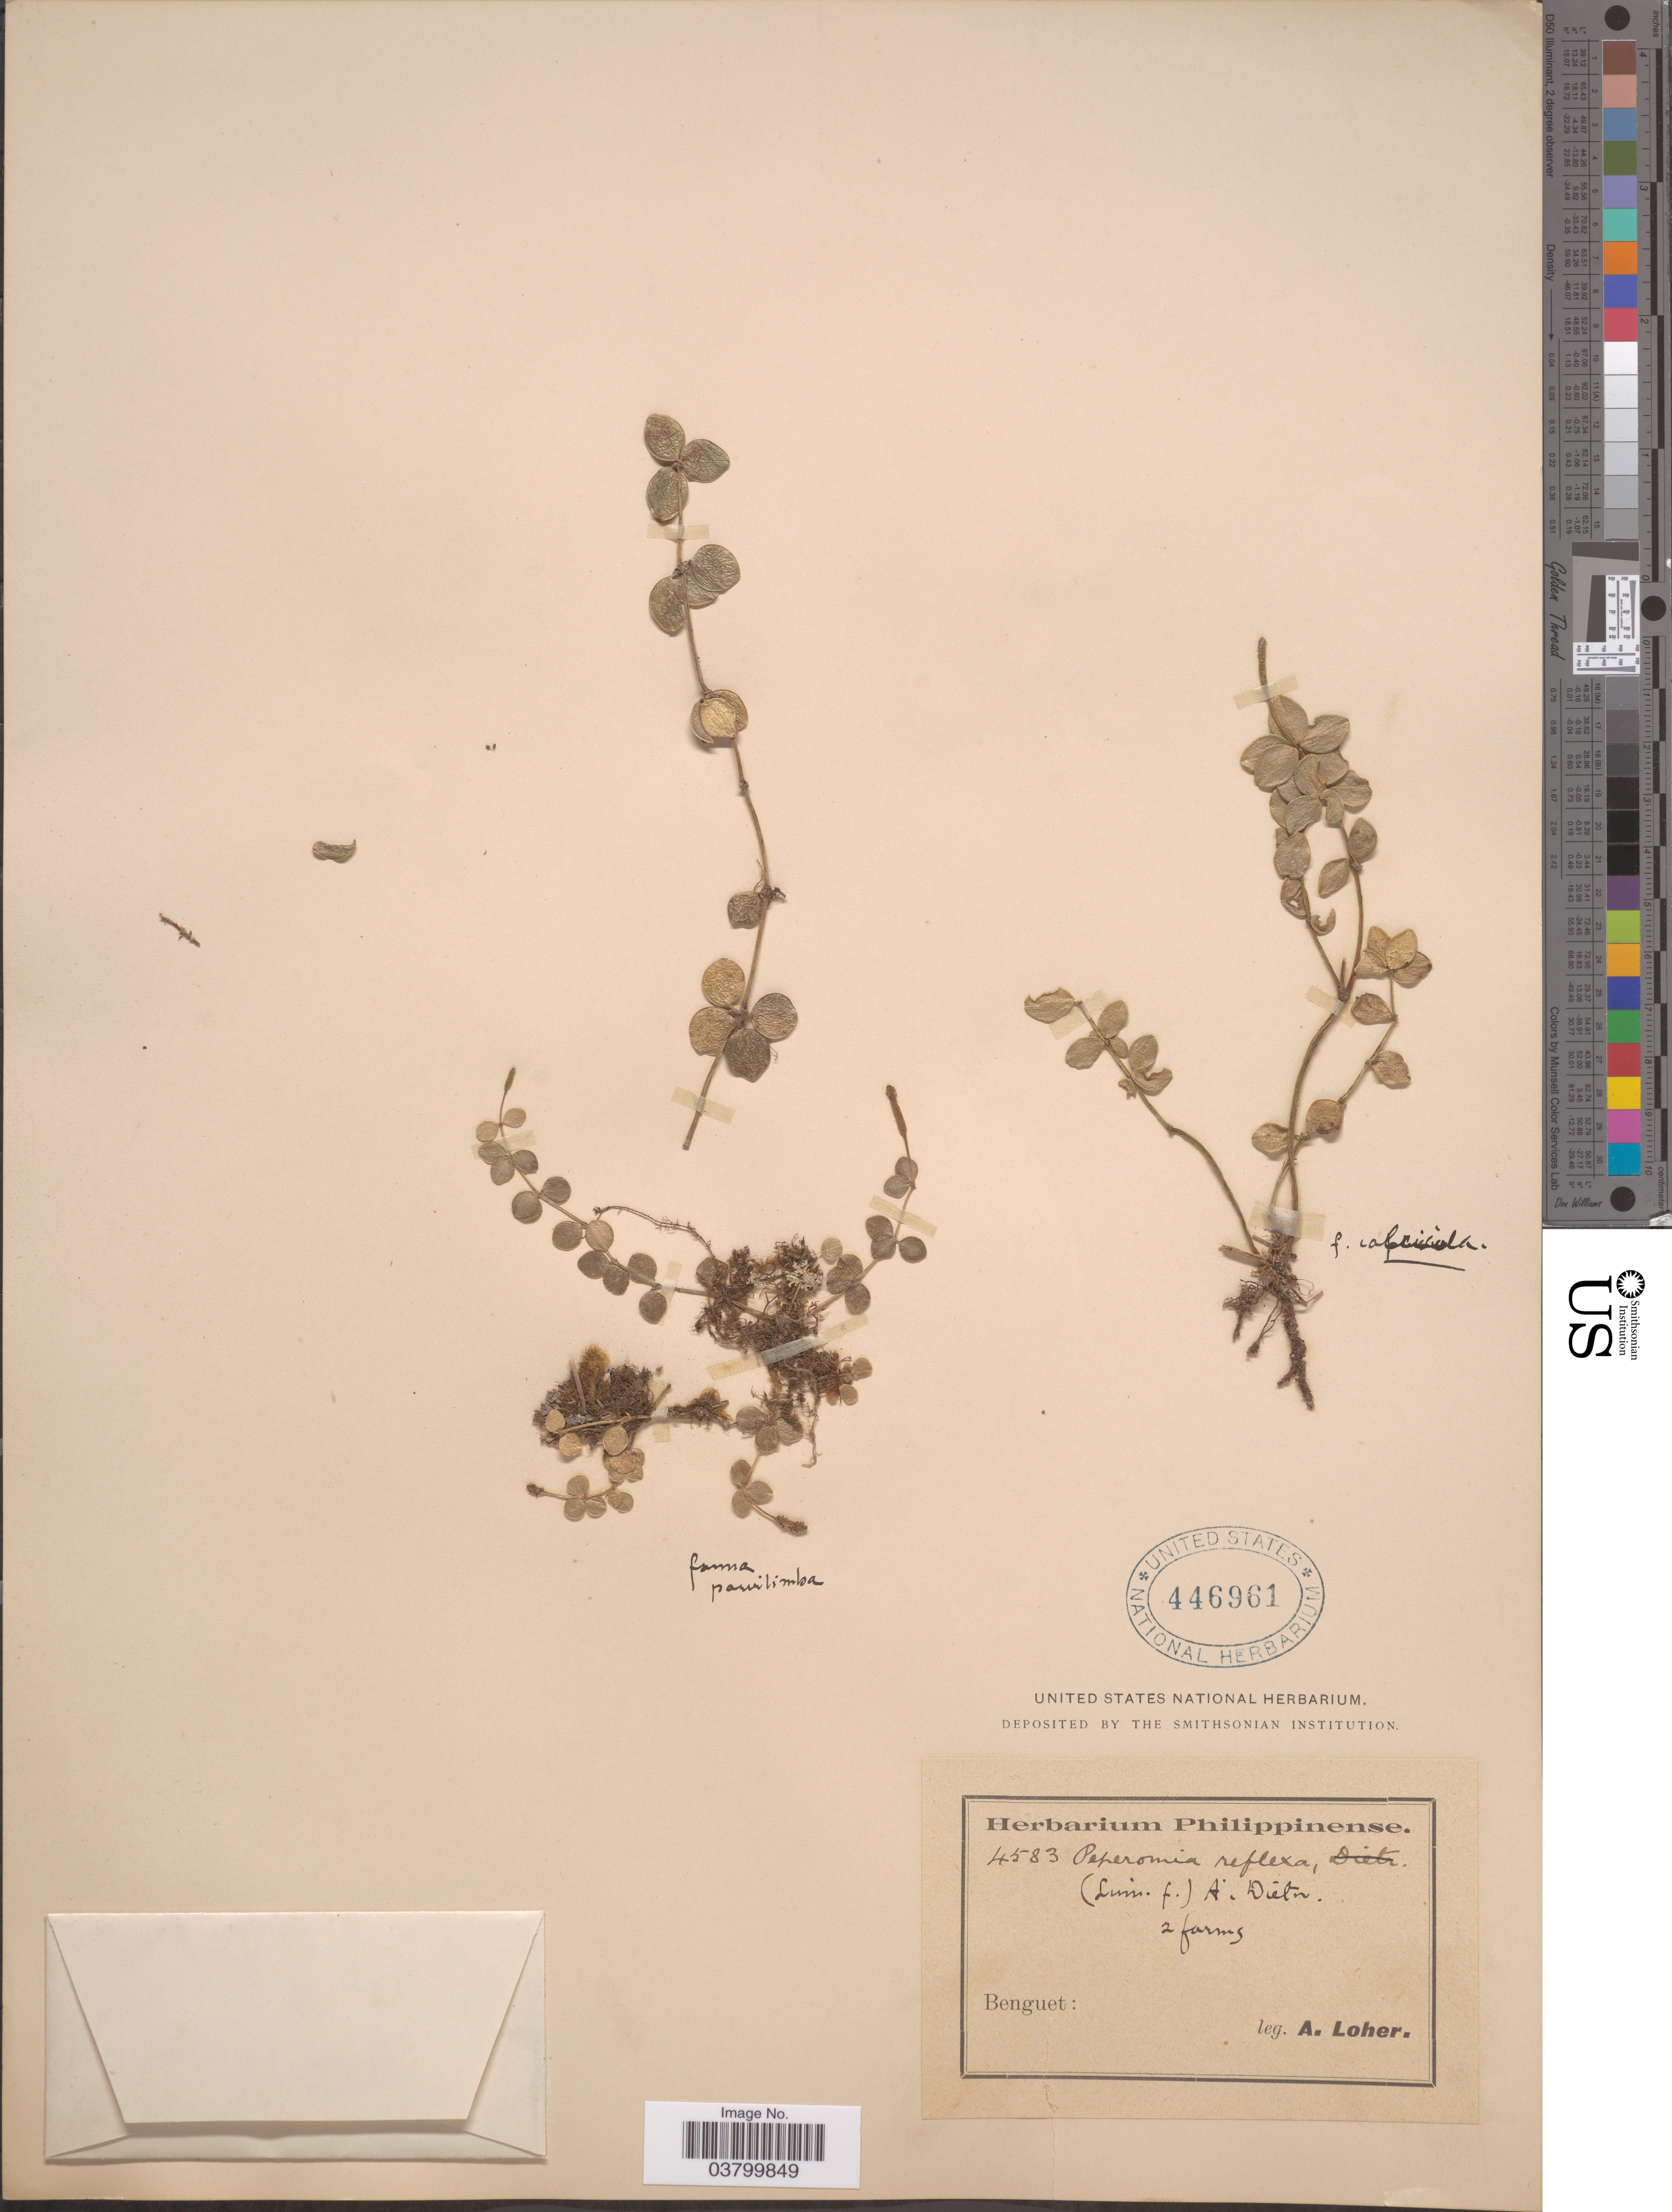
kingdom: Plantae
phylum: Tracheophyta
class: Magnoliopsida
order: Piperales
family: Piperaceae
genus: Peperomia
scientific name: Peperomia reflexa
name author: (L. f.) A. Dietr.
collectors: A. Loher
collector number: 4583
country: Philippines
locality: Benguet.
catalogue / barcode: US 446961